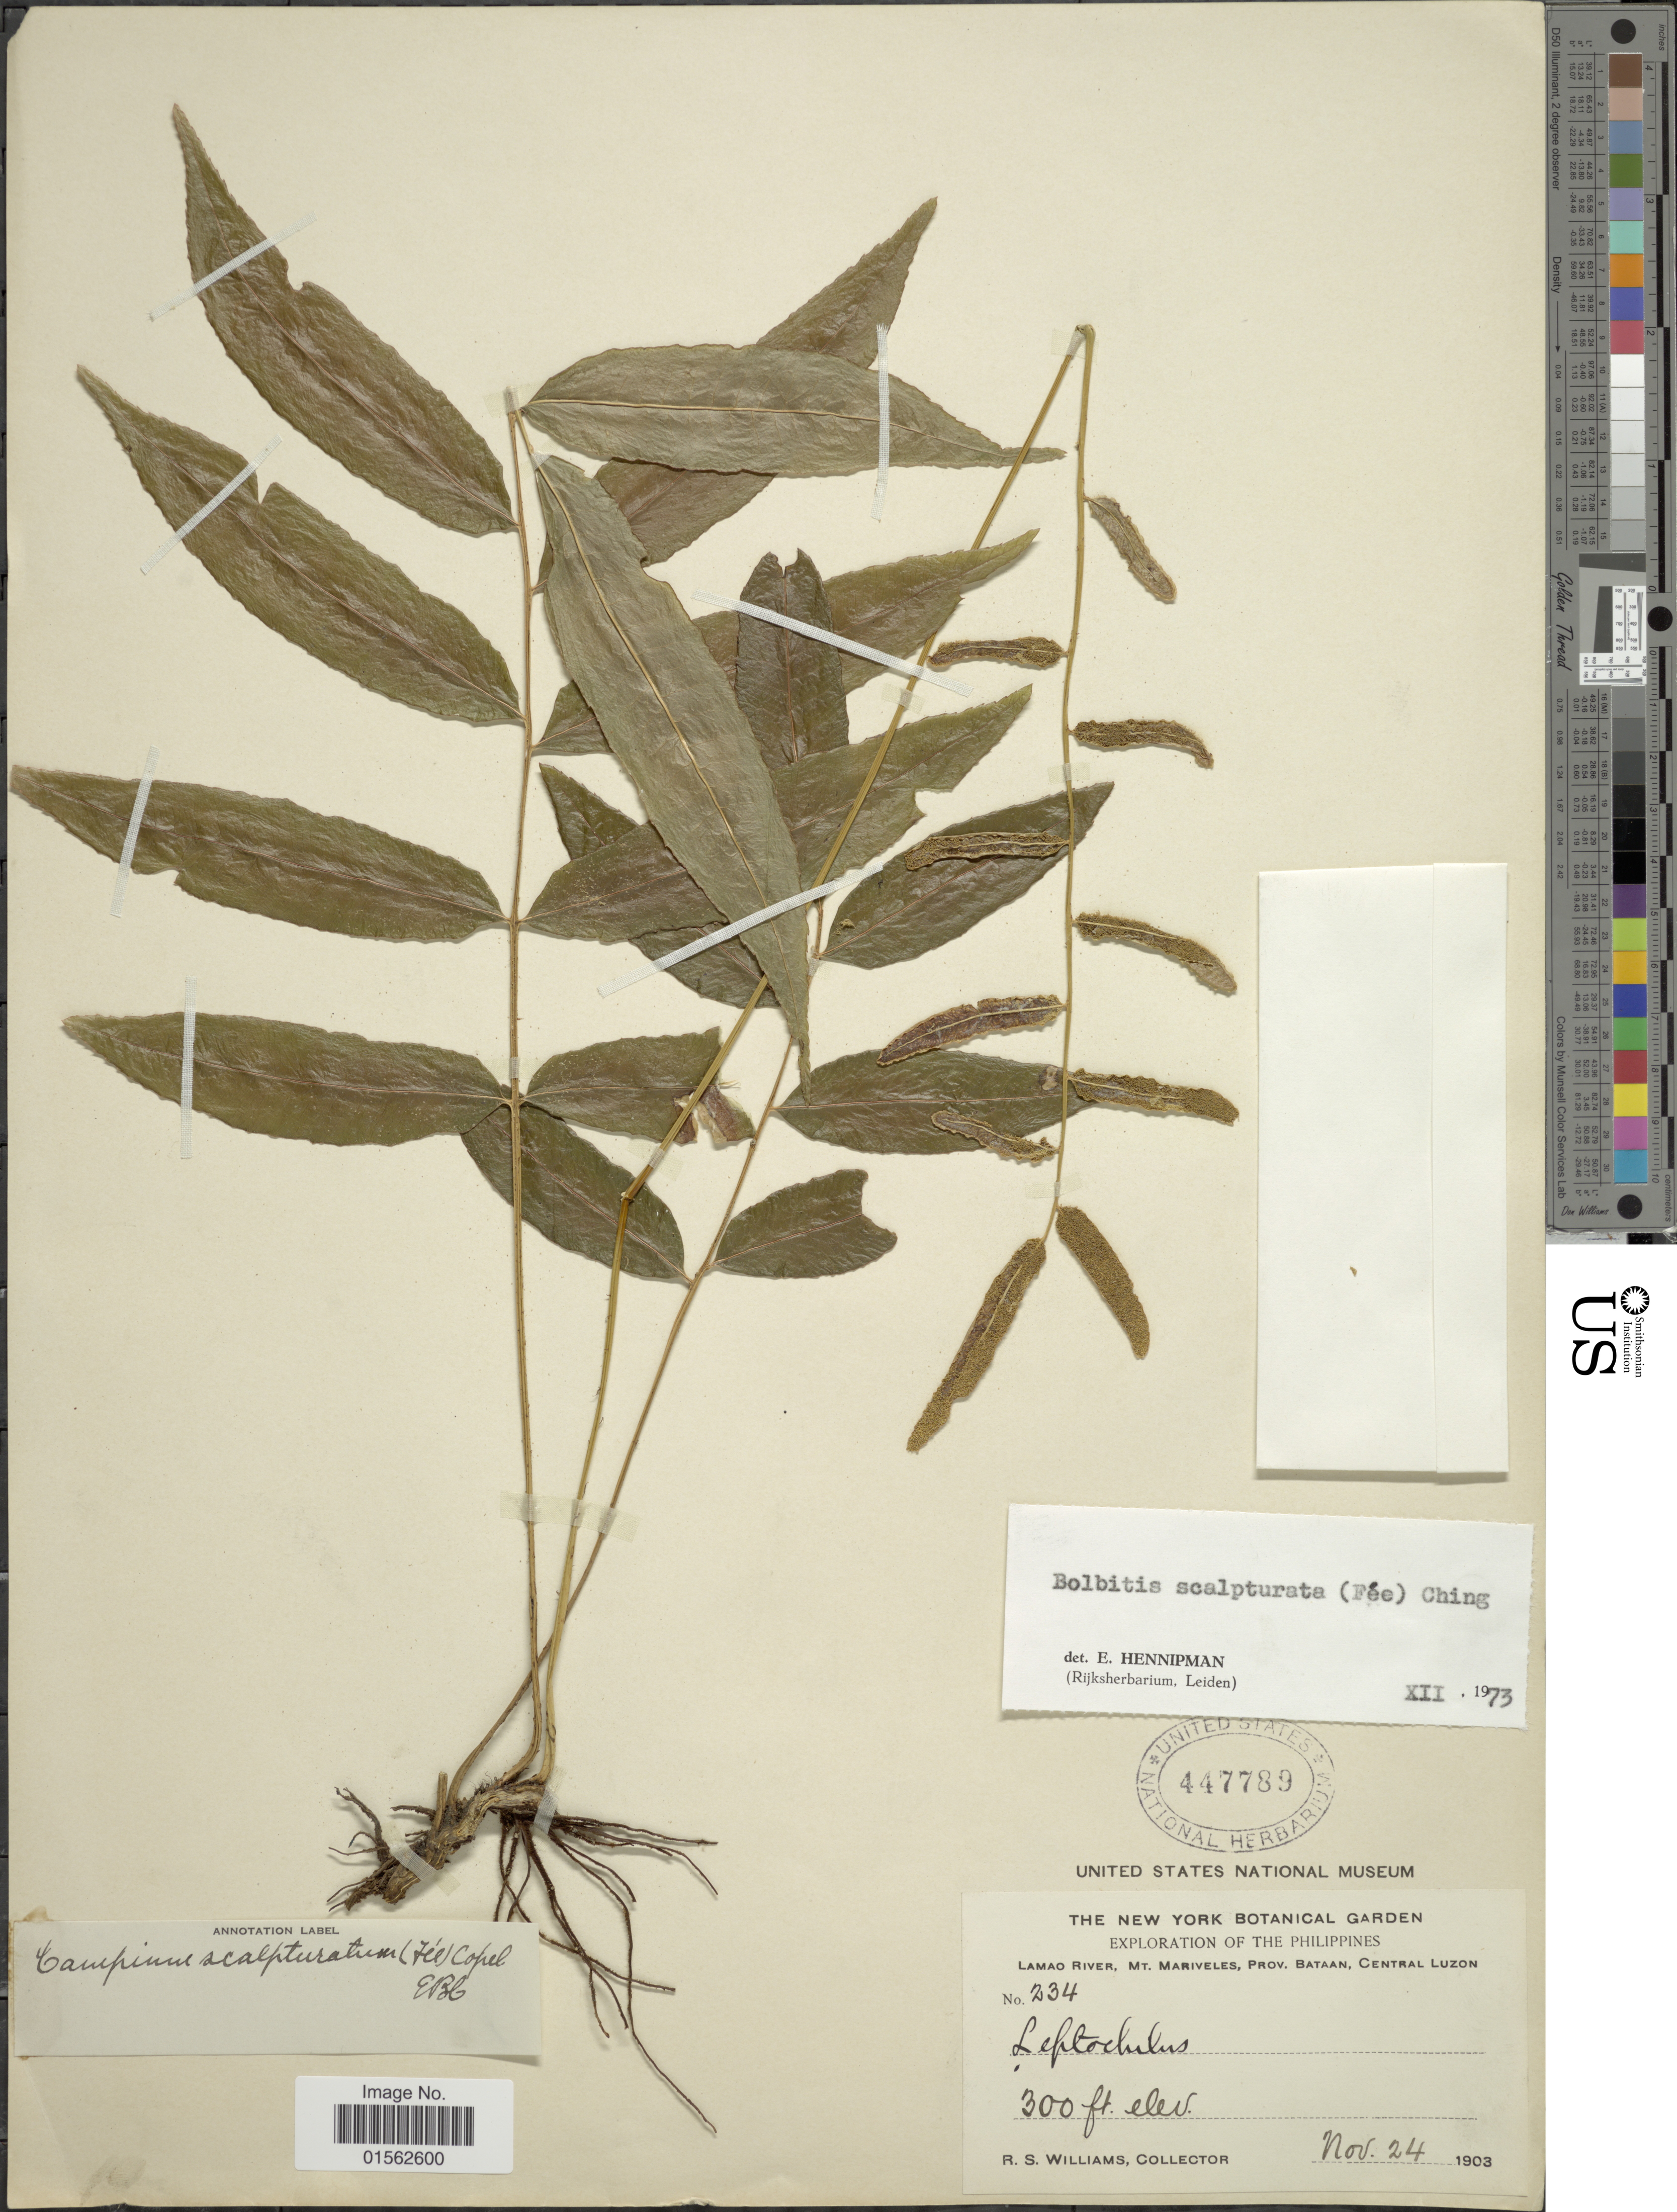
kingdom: Plantae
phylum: Tracheophyta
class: Polypodiopsida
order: Polypodiales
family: Dryopteridaceae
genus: Bolbitis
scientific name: Bolbitis scalpturata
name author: (Fée) Ching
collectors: R. S. Williams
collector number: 234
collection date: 1903-11-24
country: Philippines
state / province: Central Luzon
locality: Lamao River, Mt. Mariveles, Prov. Bataan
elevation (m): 91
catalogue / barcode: US 447789